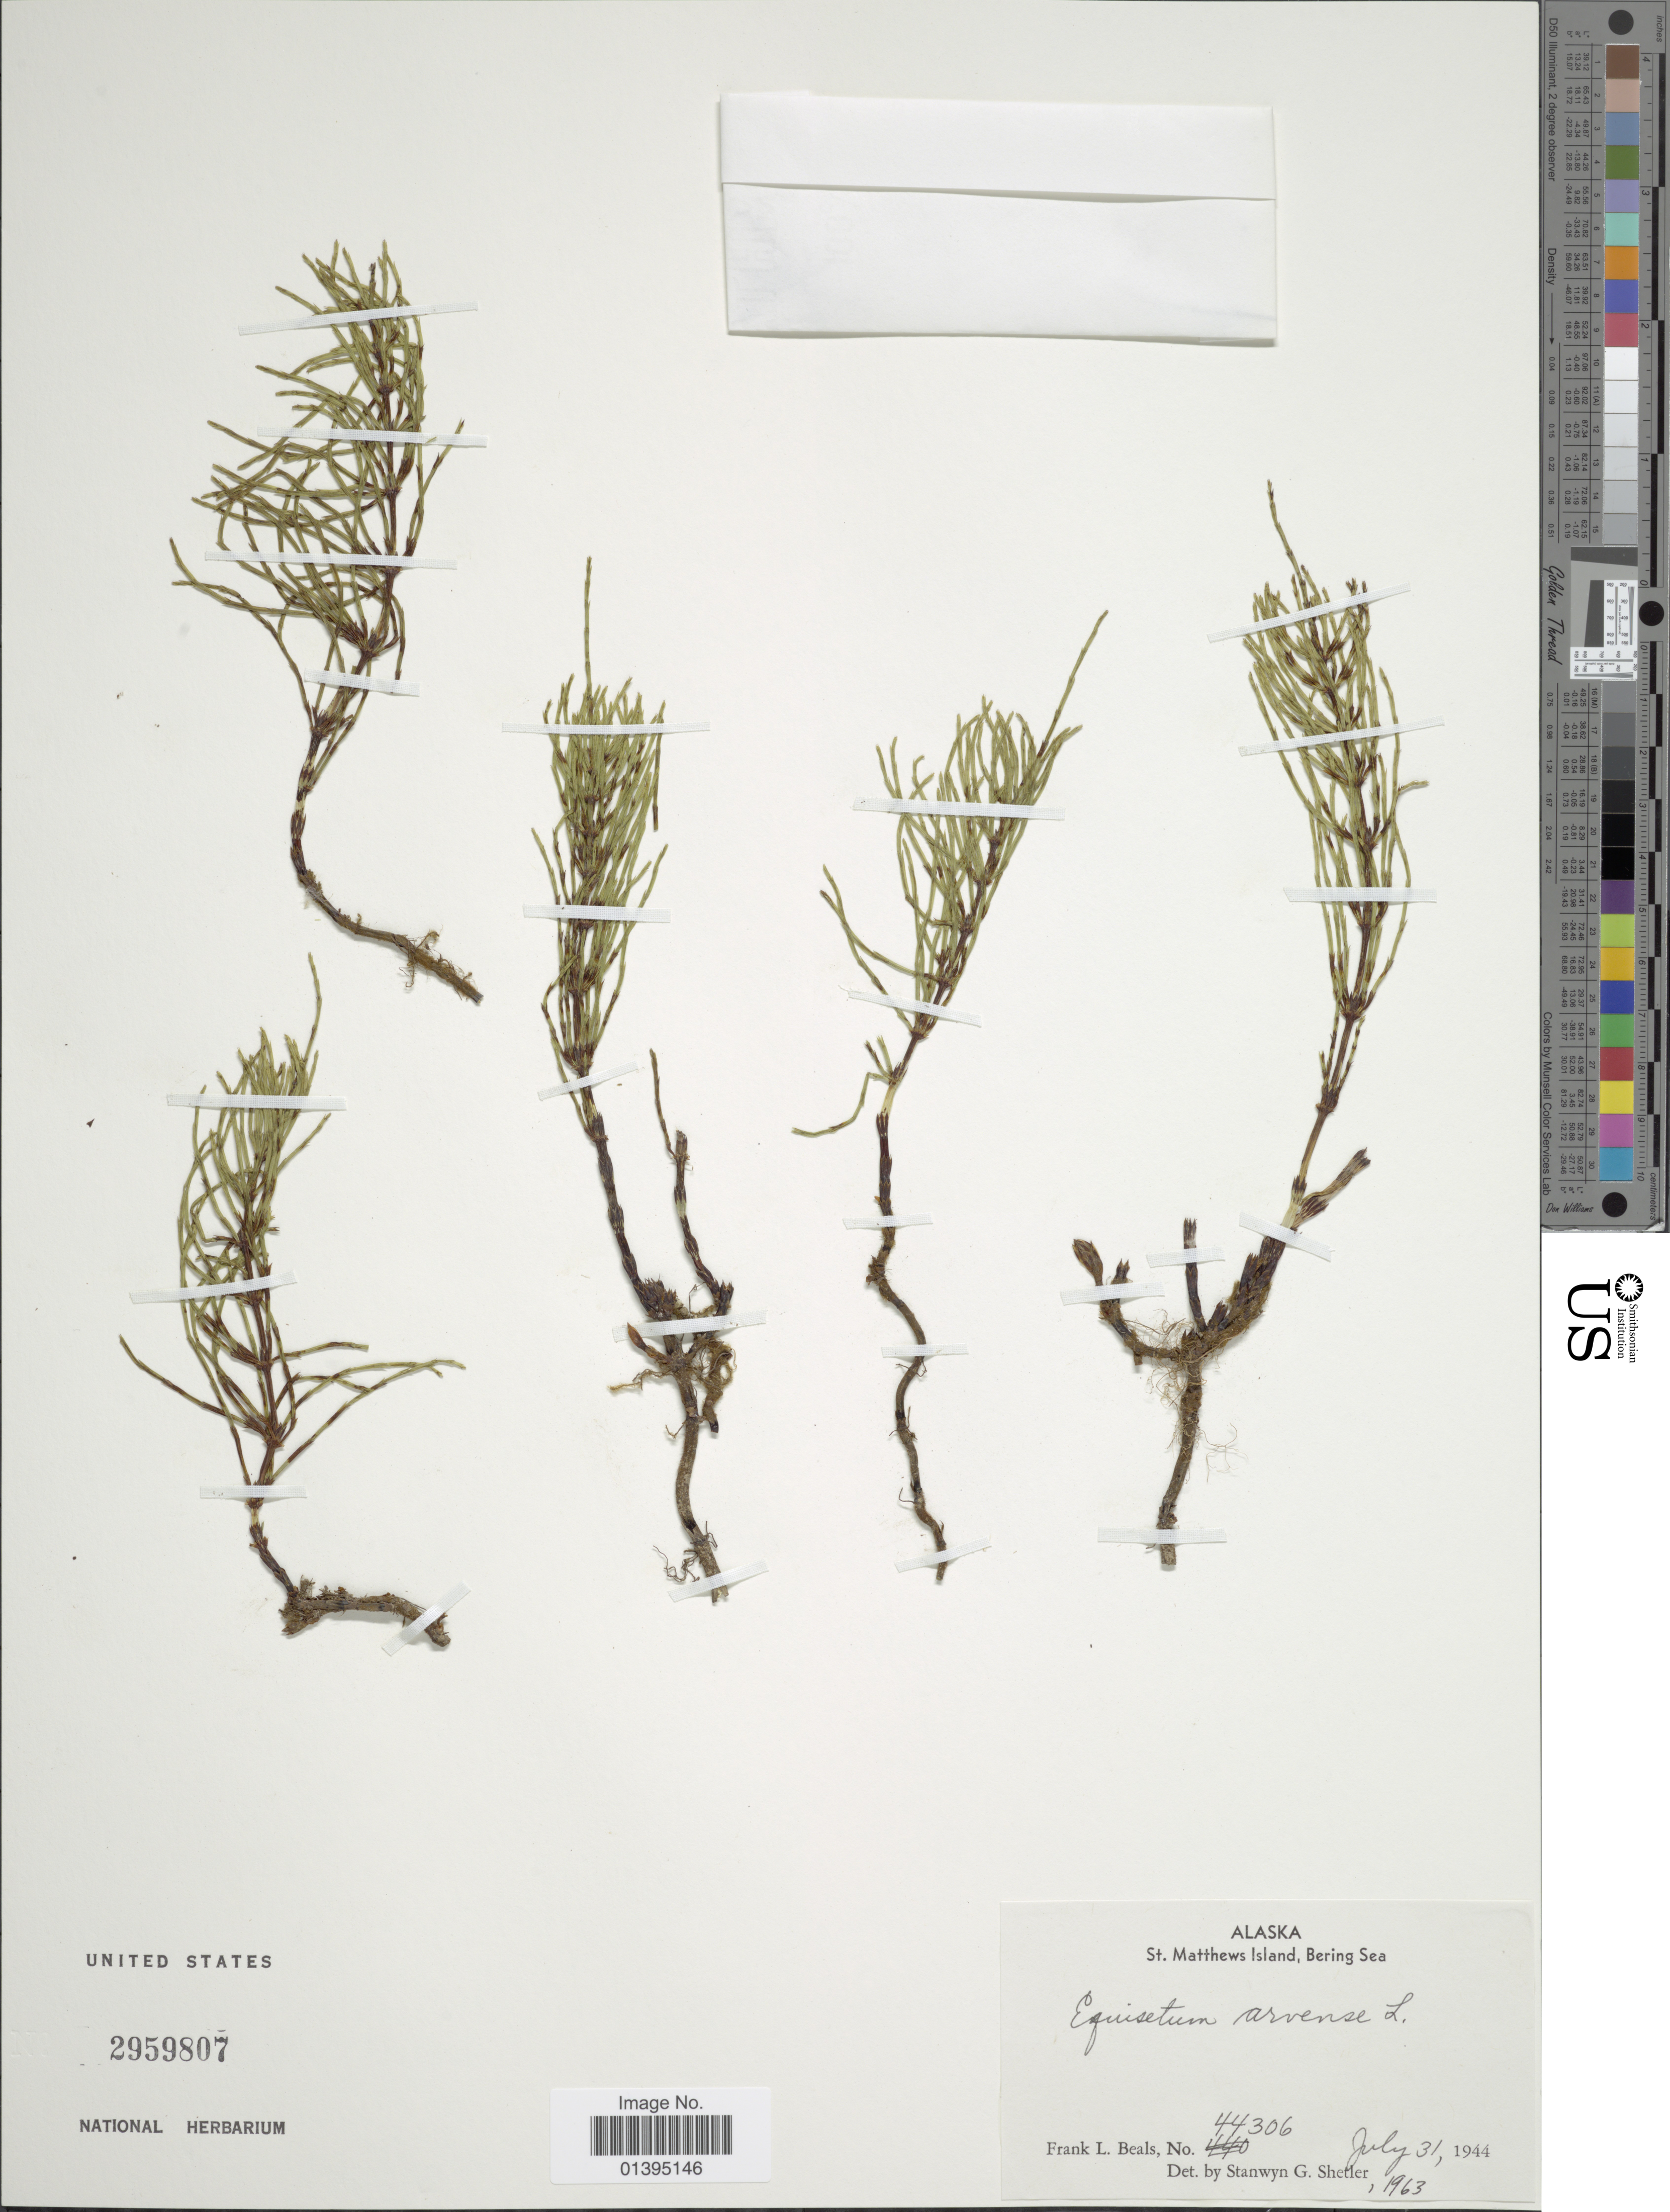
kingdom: Plantae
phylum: Tracheophyta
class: Polypodiopsida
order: Equisetales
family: Equisetaceae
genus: Equisetum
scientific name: Equisetum arvense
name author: L.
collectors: F. Beals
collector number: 44306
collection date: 1944-07-31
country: United States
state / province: Alaska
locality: St. Matthews Island, Bering Sea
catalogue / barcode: US 2959807